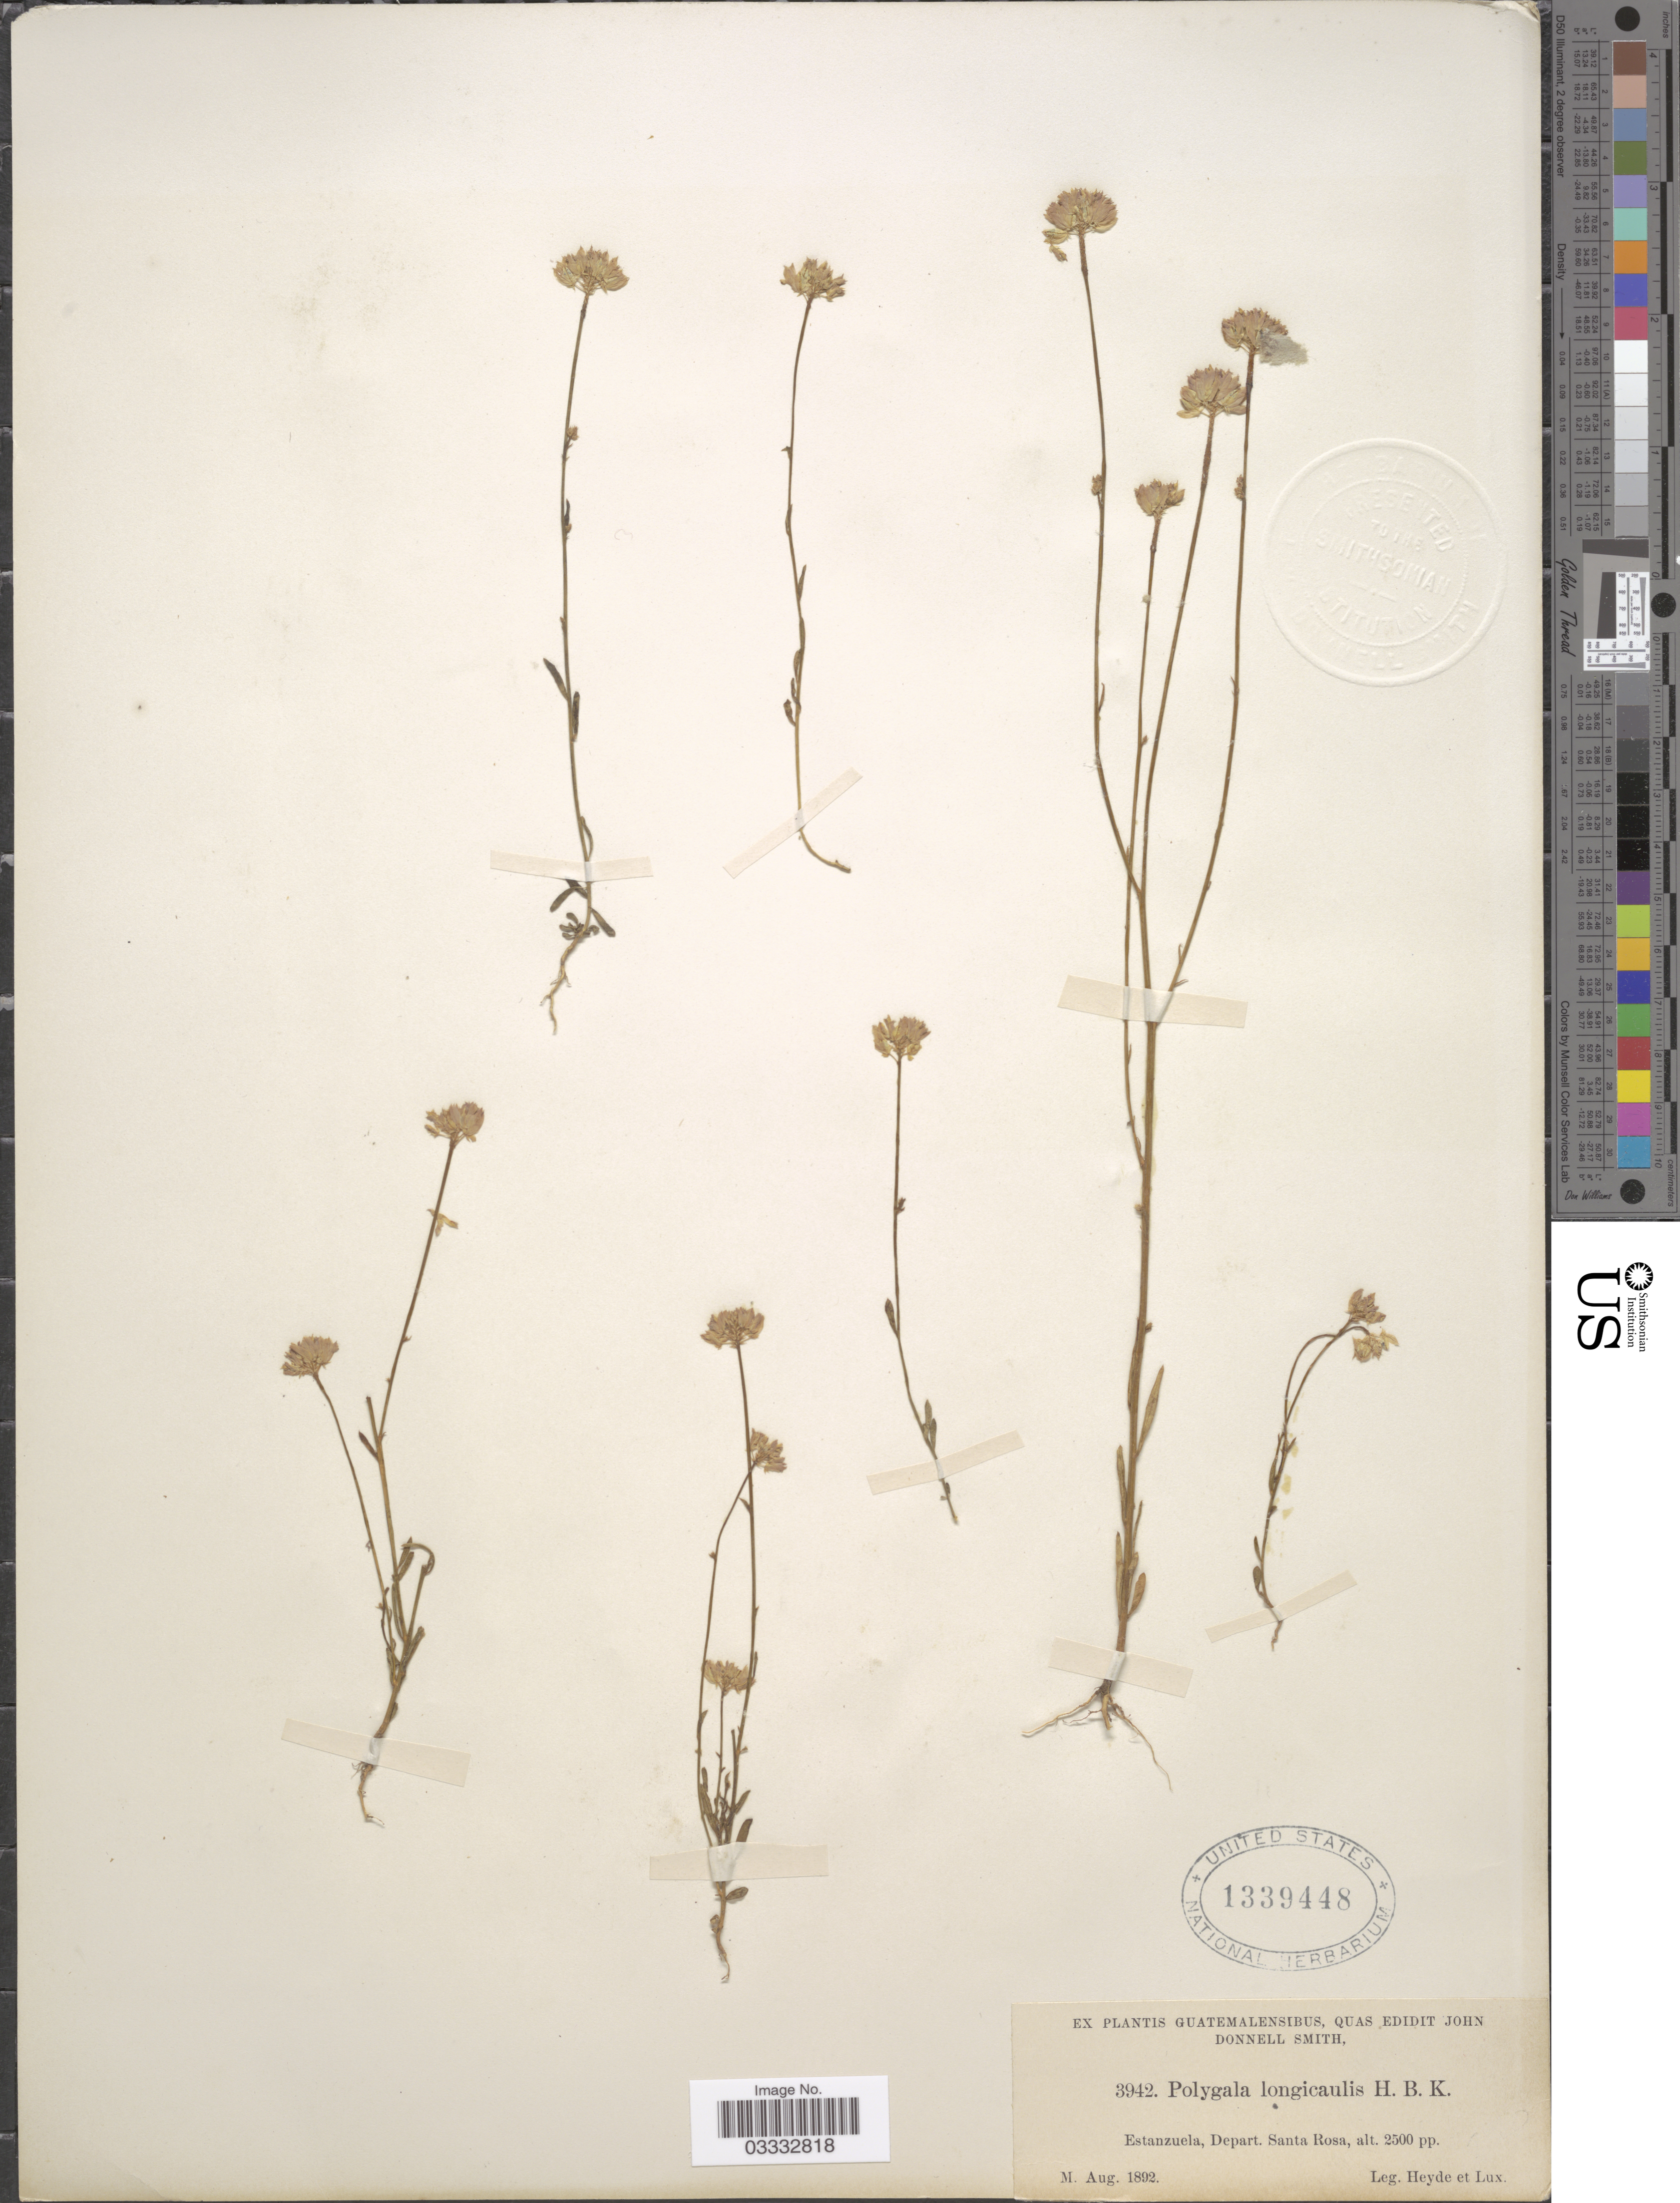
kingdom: Plantae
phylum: Tracheophyta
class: Magnoliopsida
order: Fabales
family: Polygalaceae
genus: Polygala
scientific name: Polygala longicaulis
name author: Kunth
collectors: Heyde & Lux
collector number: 3942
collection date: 1892-08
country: Guatemala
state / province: Santa Rosa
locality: Estanzuela, Depart. Santa Rosa.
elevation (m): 762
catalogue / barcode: US 1339448